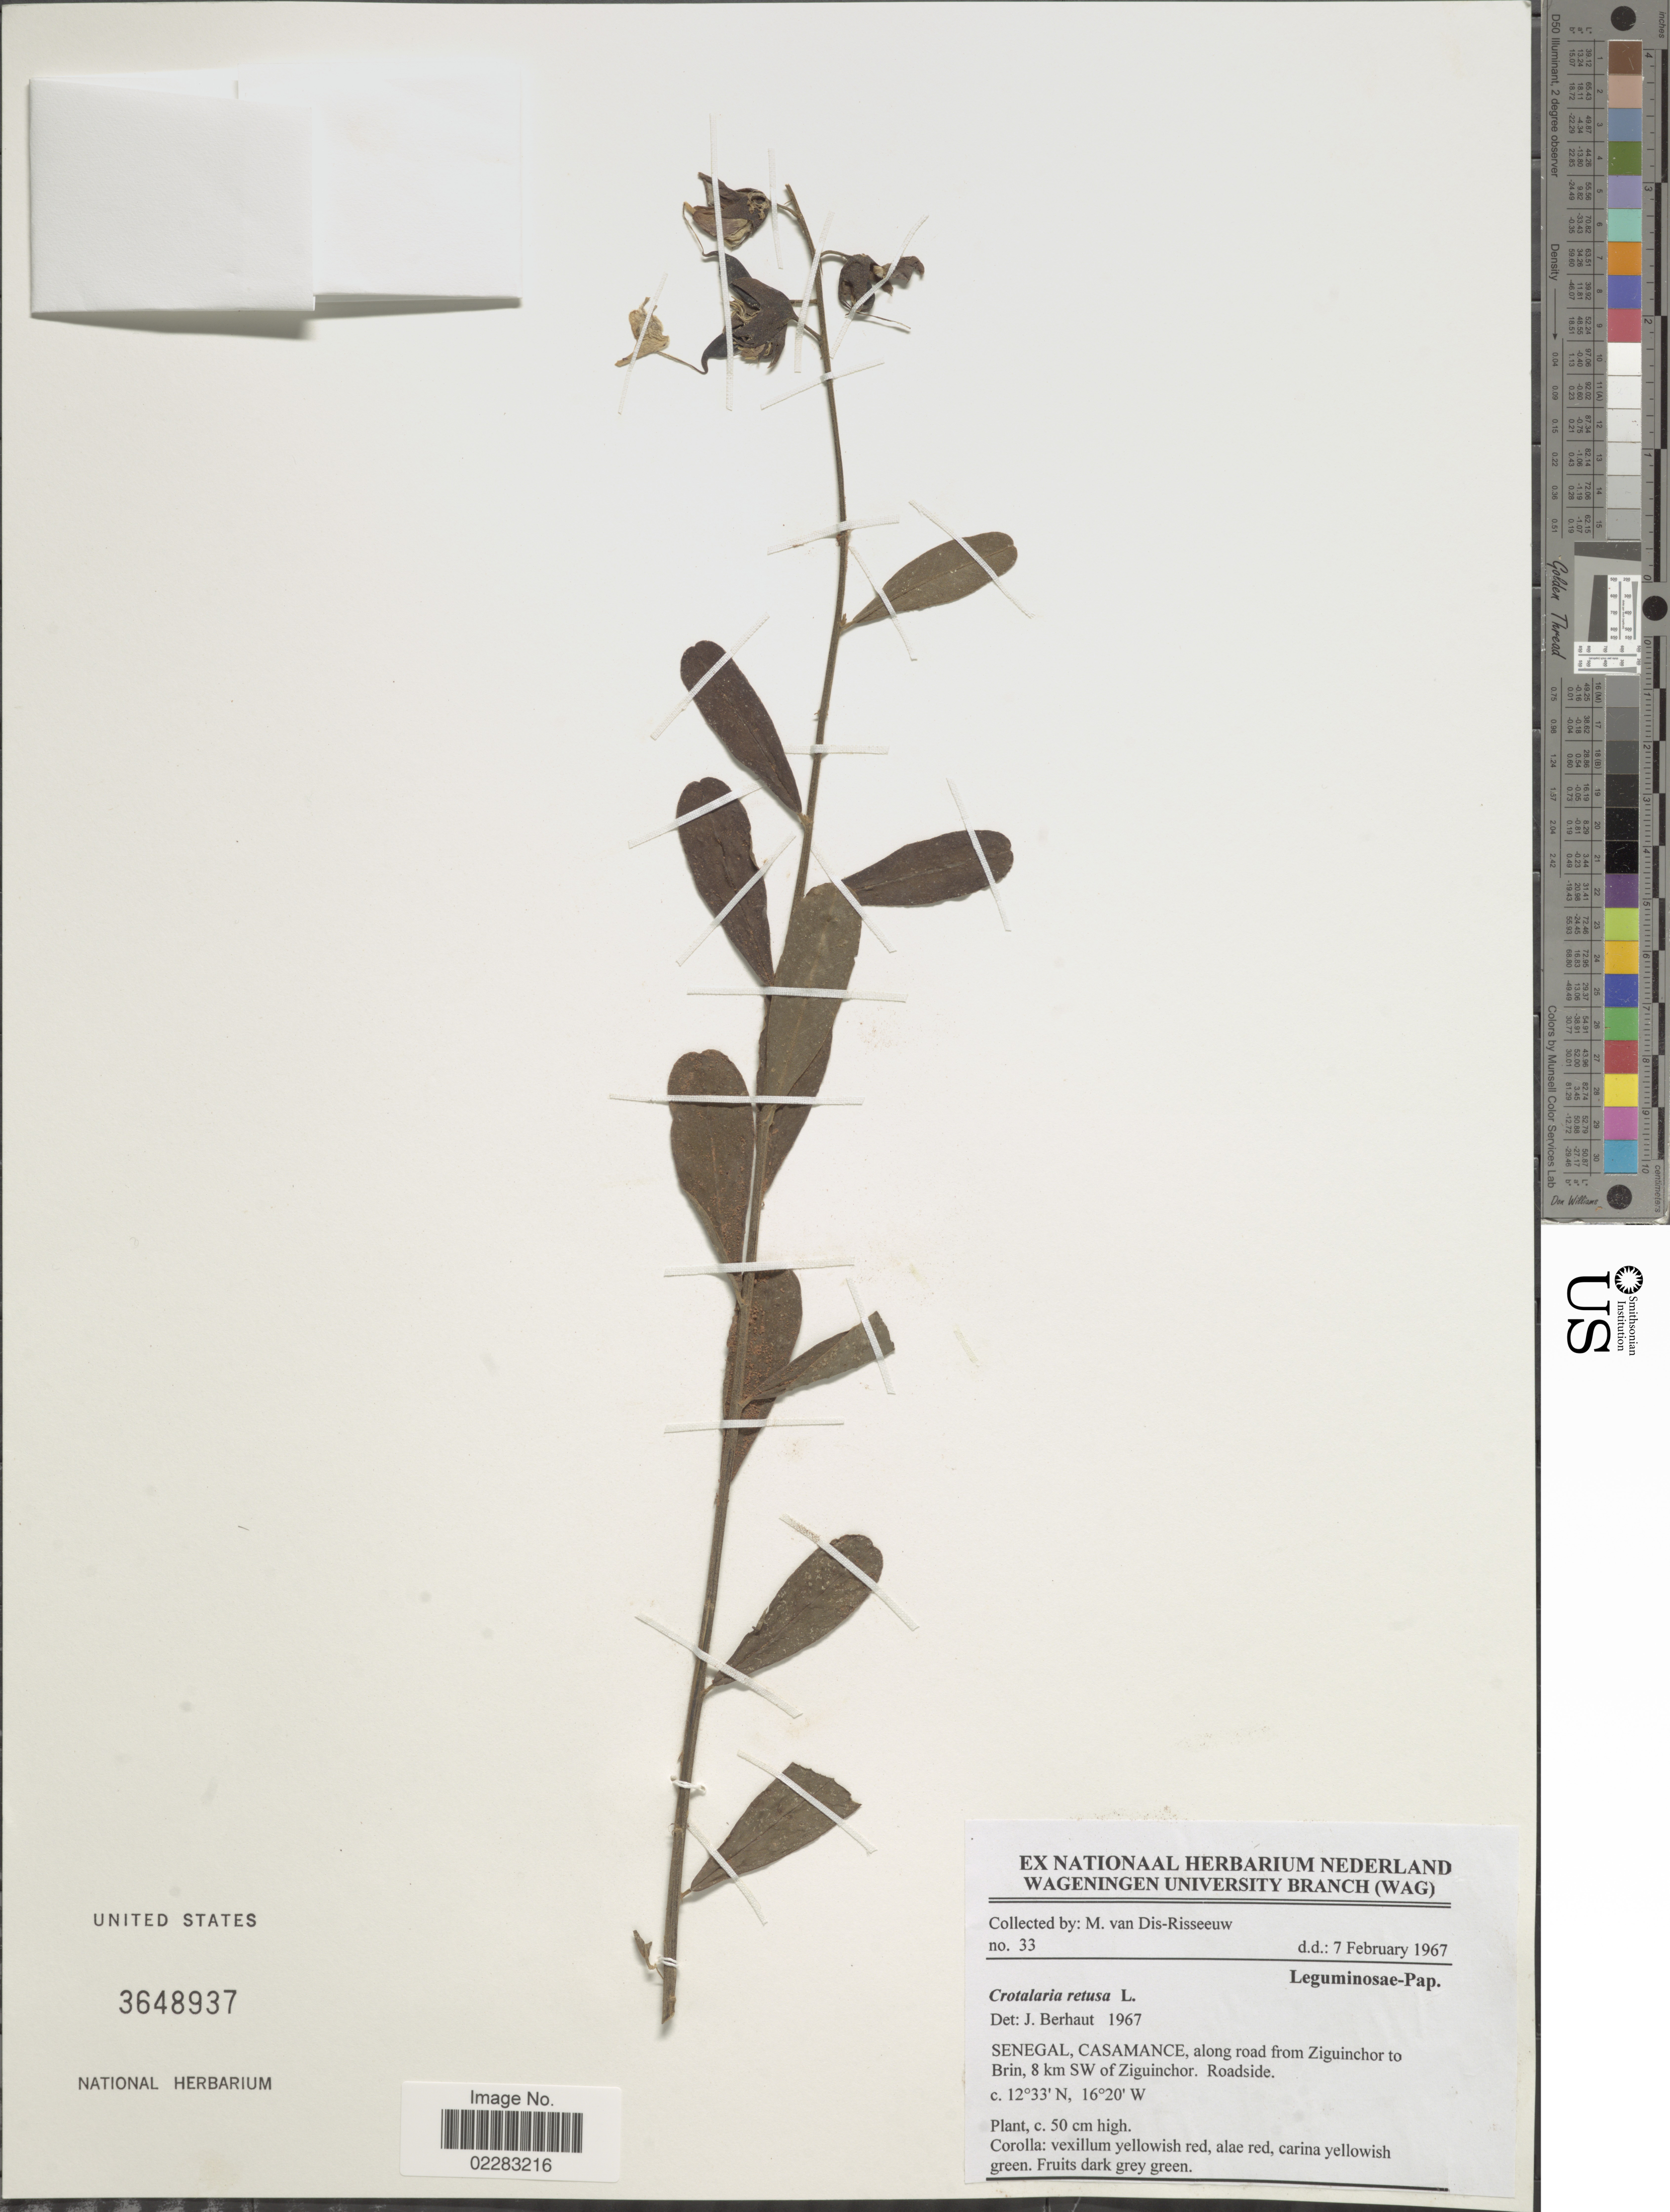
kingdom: Plantae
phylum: Tracheophyta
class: Magnoliopsida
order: Fabales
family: Fabaceae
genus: Crotalaria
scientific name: Crotalaria retusa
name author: L.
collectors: M. Dis-Risseeuw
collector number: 33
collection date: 1967-02-07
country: Senegal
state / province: Ziguinchor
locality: Casamance, along road from Ziguinchor to Brin, 8 km SW of Ziguinchor, roadside.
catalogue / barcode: US 3648937